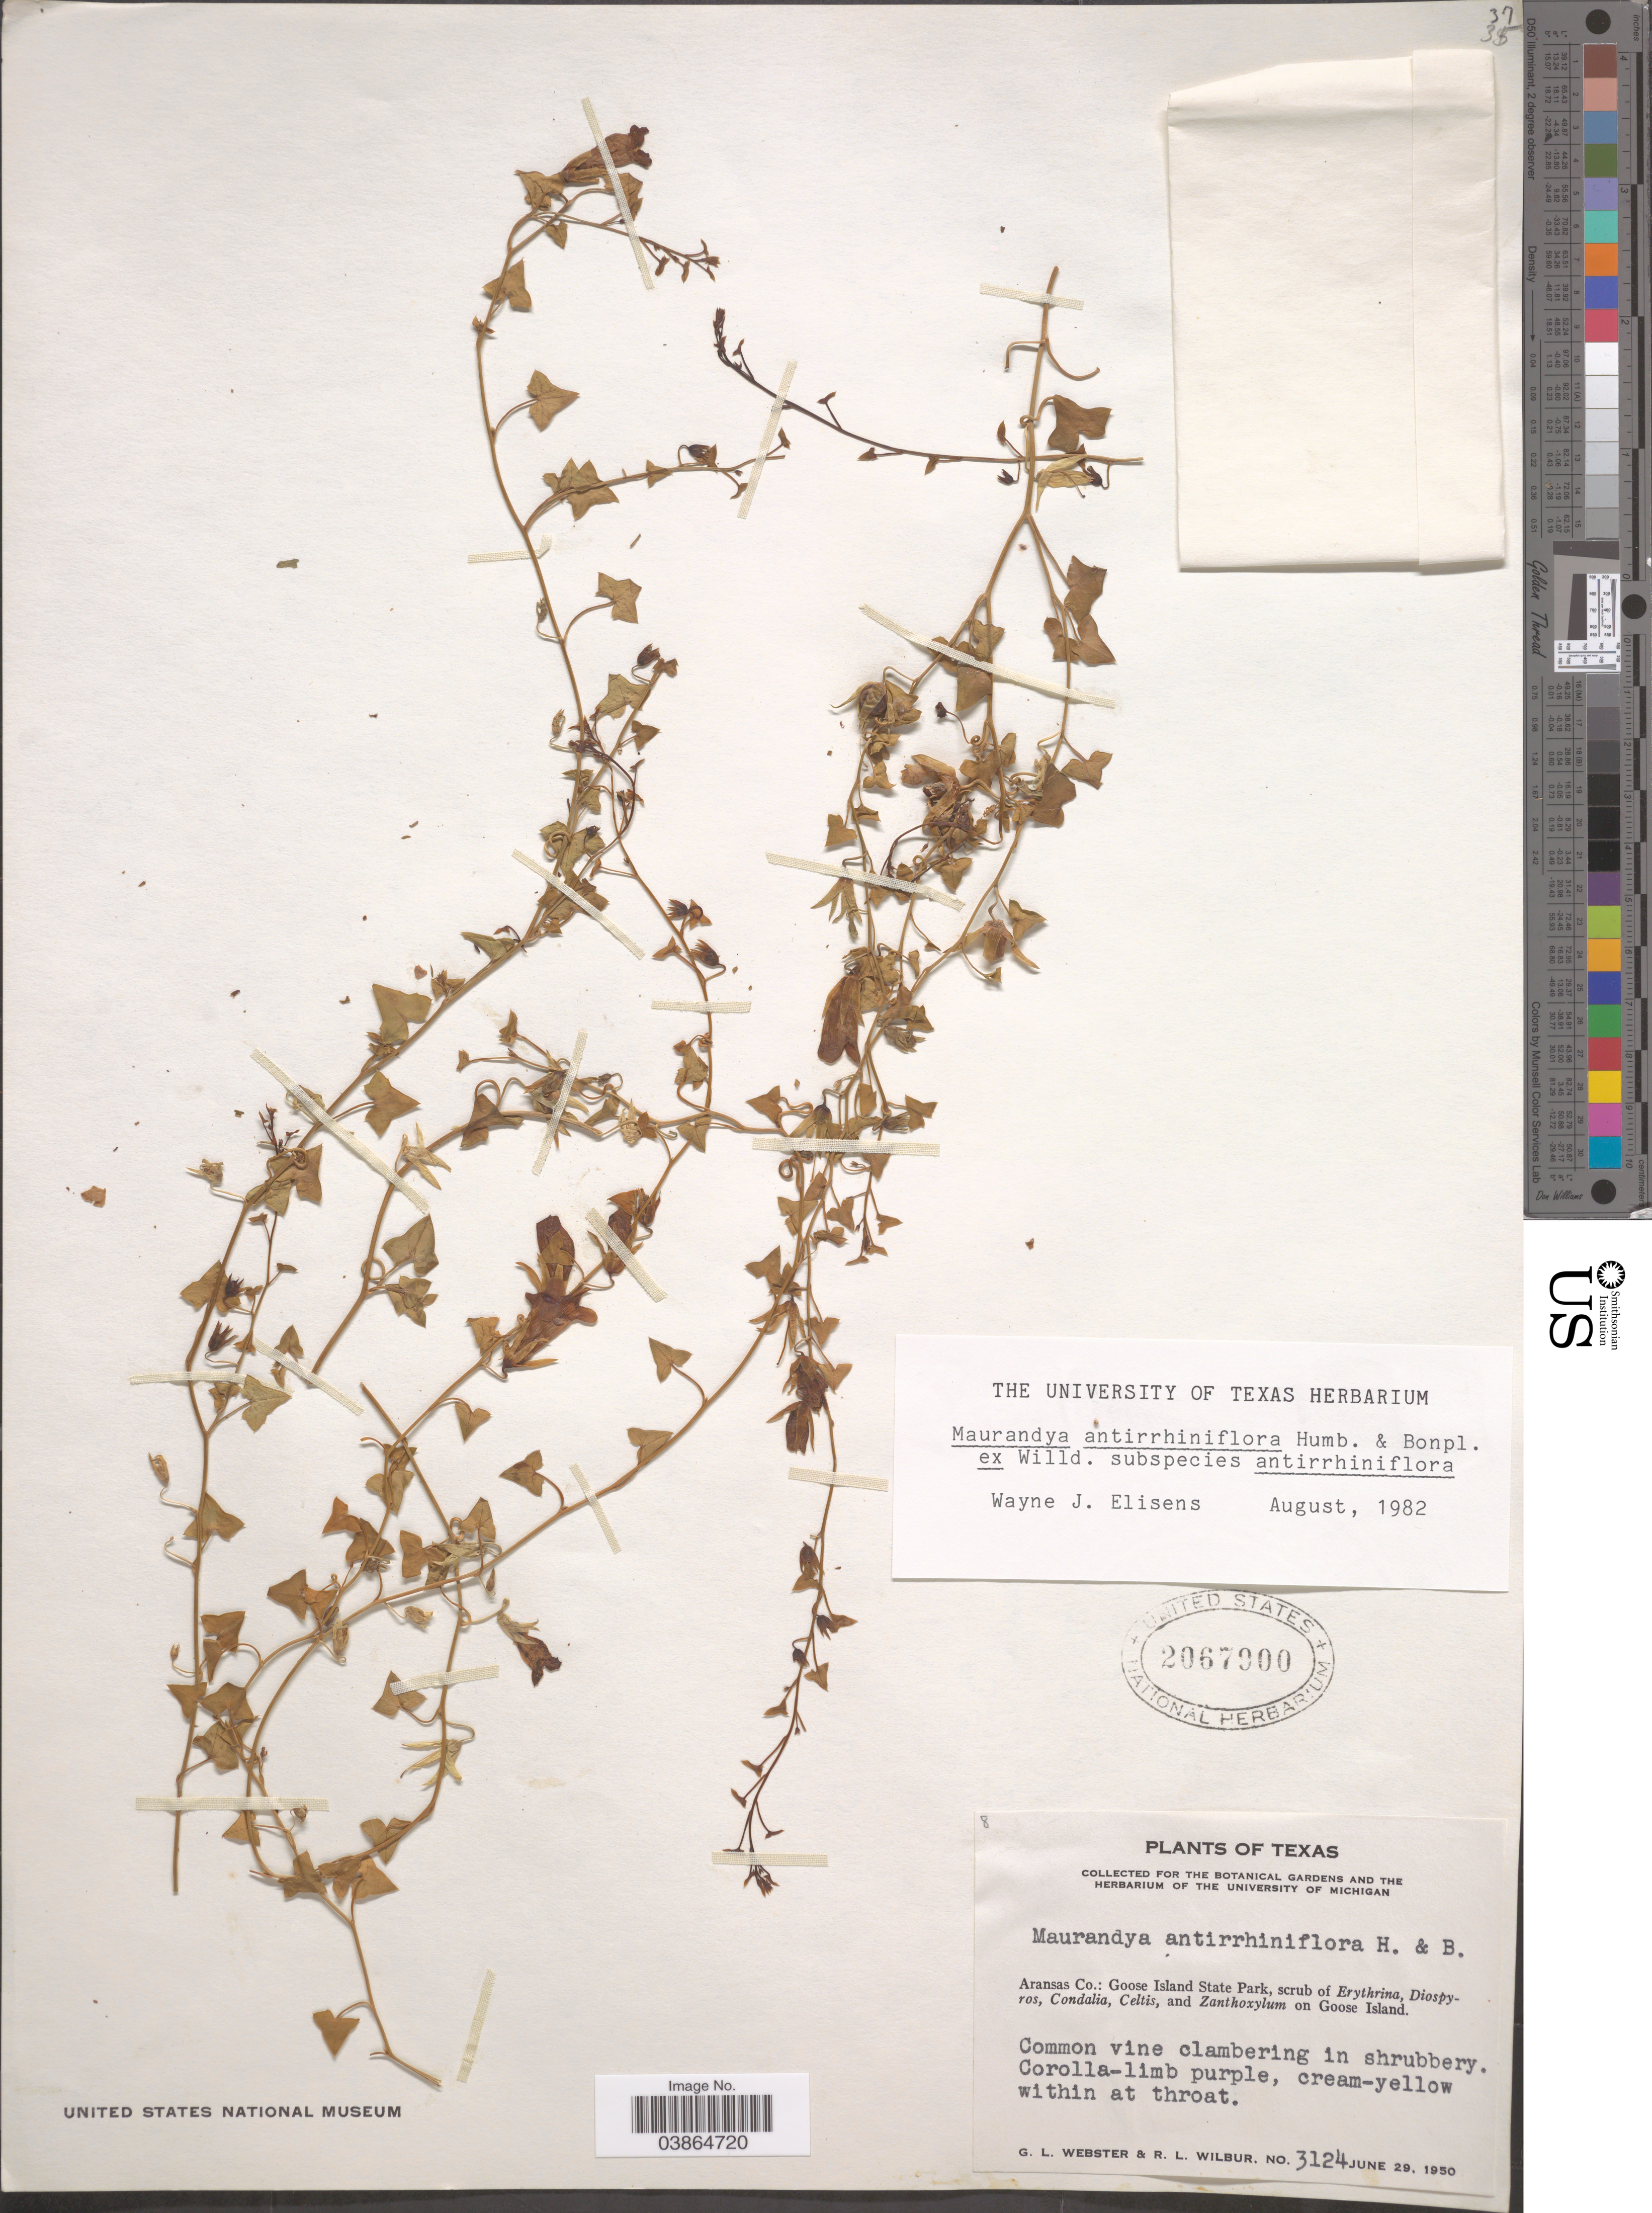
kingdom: Plantae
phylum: Tracheophyta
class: Magnoliopsida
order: Lamiales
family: Plantaginaceae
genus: Maurandya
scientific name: Maurandya antirrhiniflora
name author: Humb. & Bonpl. ex Willd.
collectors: G. L. Webster & R. L. Wilbur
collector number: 3124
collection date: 1950-06-29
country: United States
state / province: Texas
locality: Aransas Co.: Goose Island State Park, on Goose Island.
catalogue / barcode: US 2067900